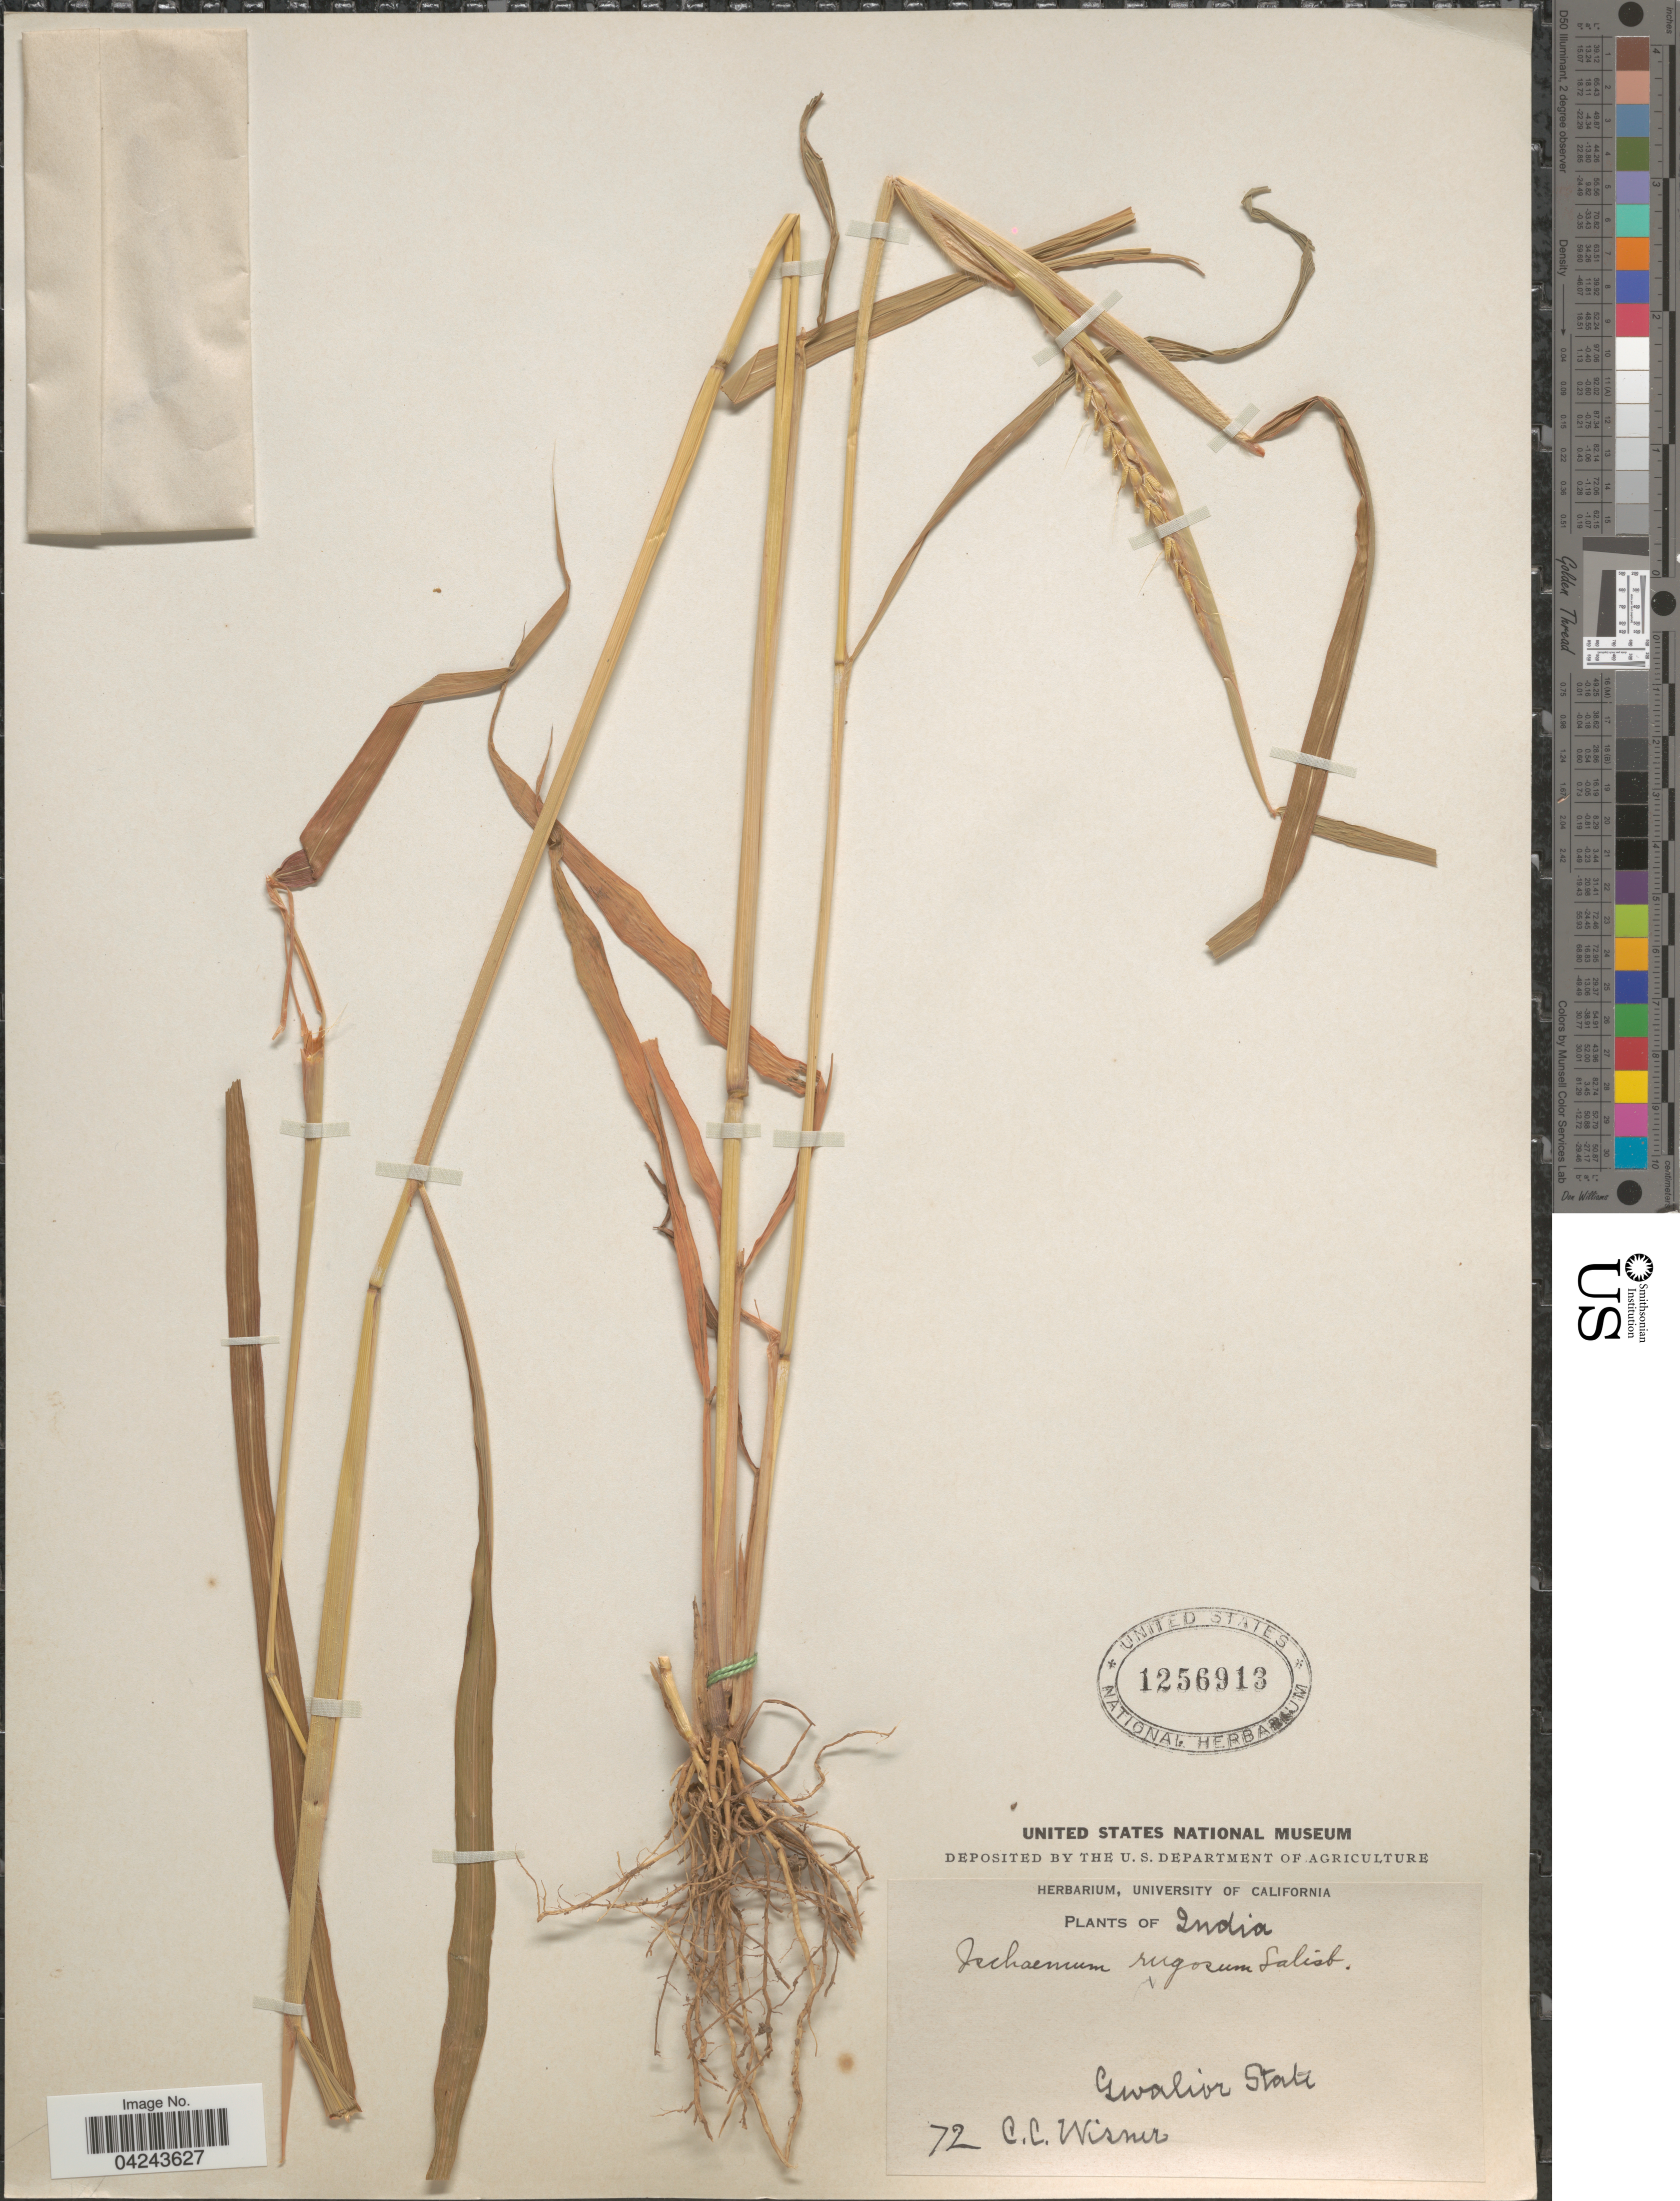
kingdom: Plantae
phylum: Tracheophyta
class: Liliopsida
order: Poales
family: Poaceae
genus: Ischaemum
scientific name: Ischaemum rugosum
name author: Salisb.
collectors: C. Wisner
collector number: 72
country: India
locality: Gwalior State.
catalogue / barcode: US 1256913